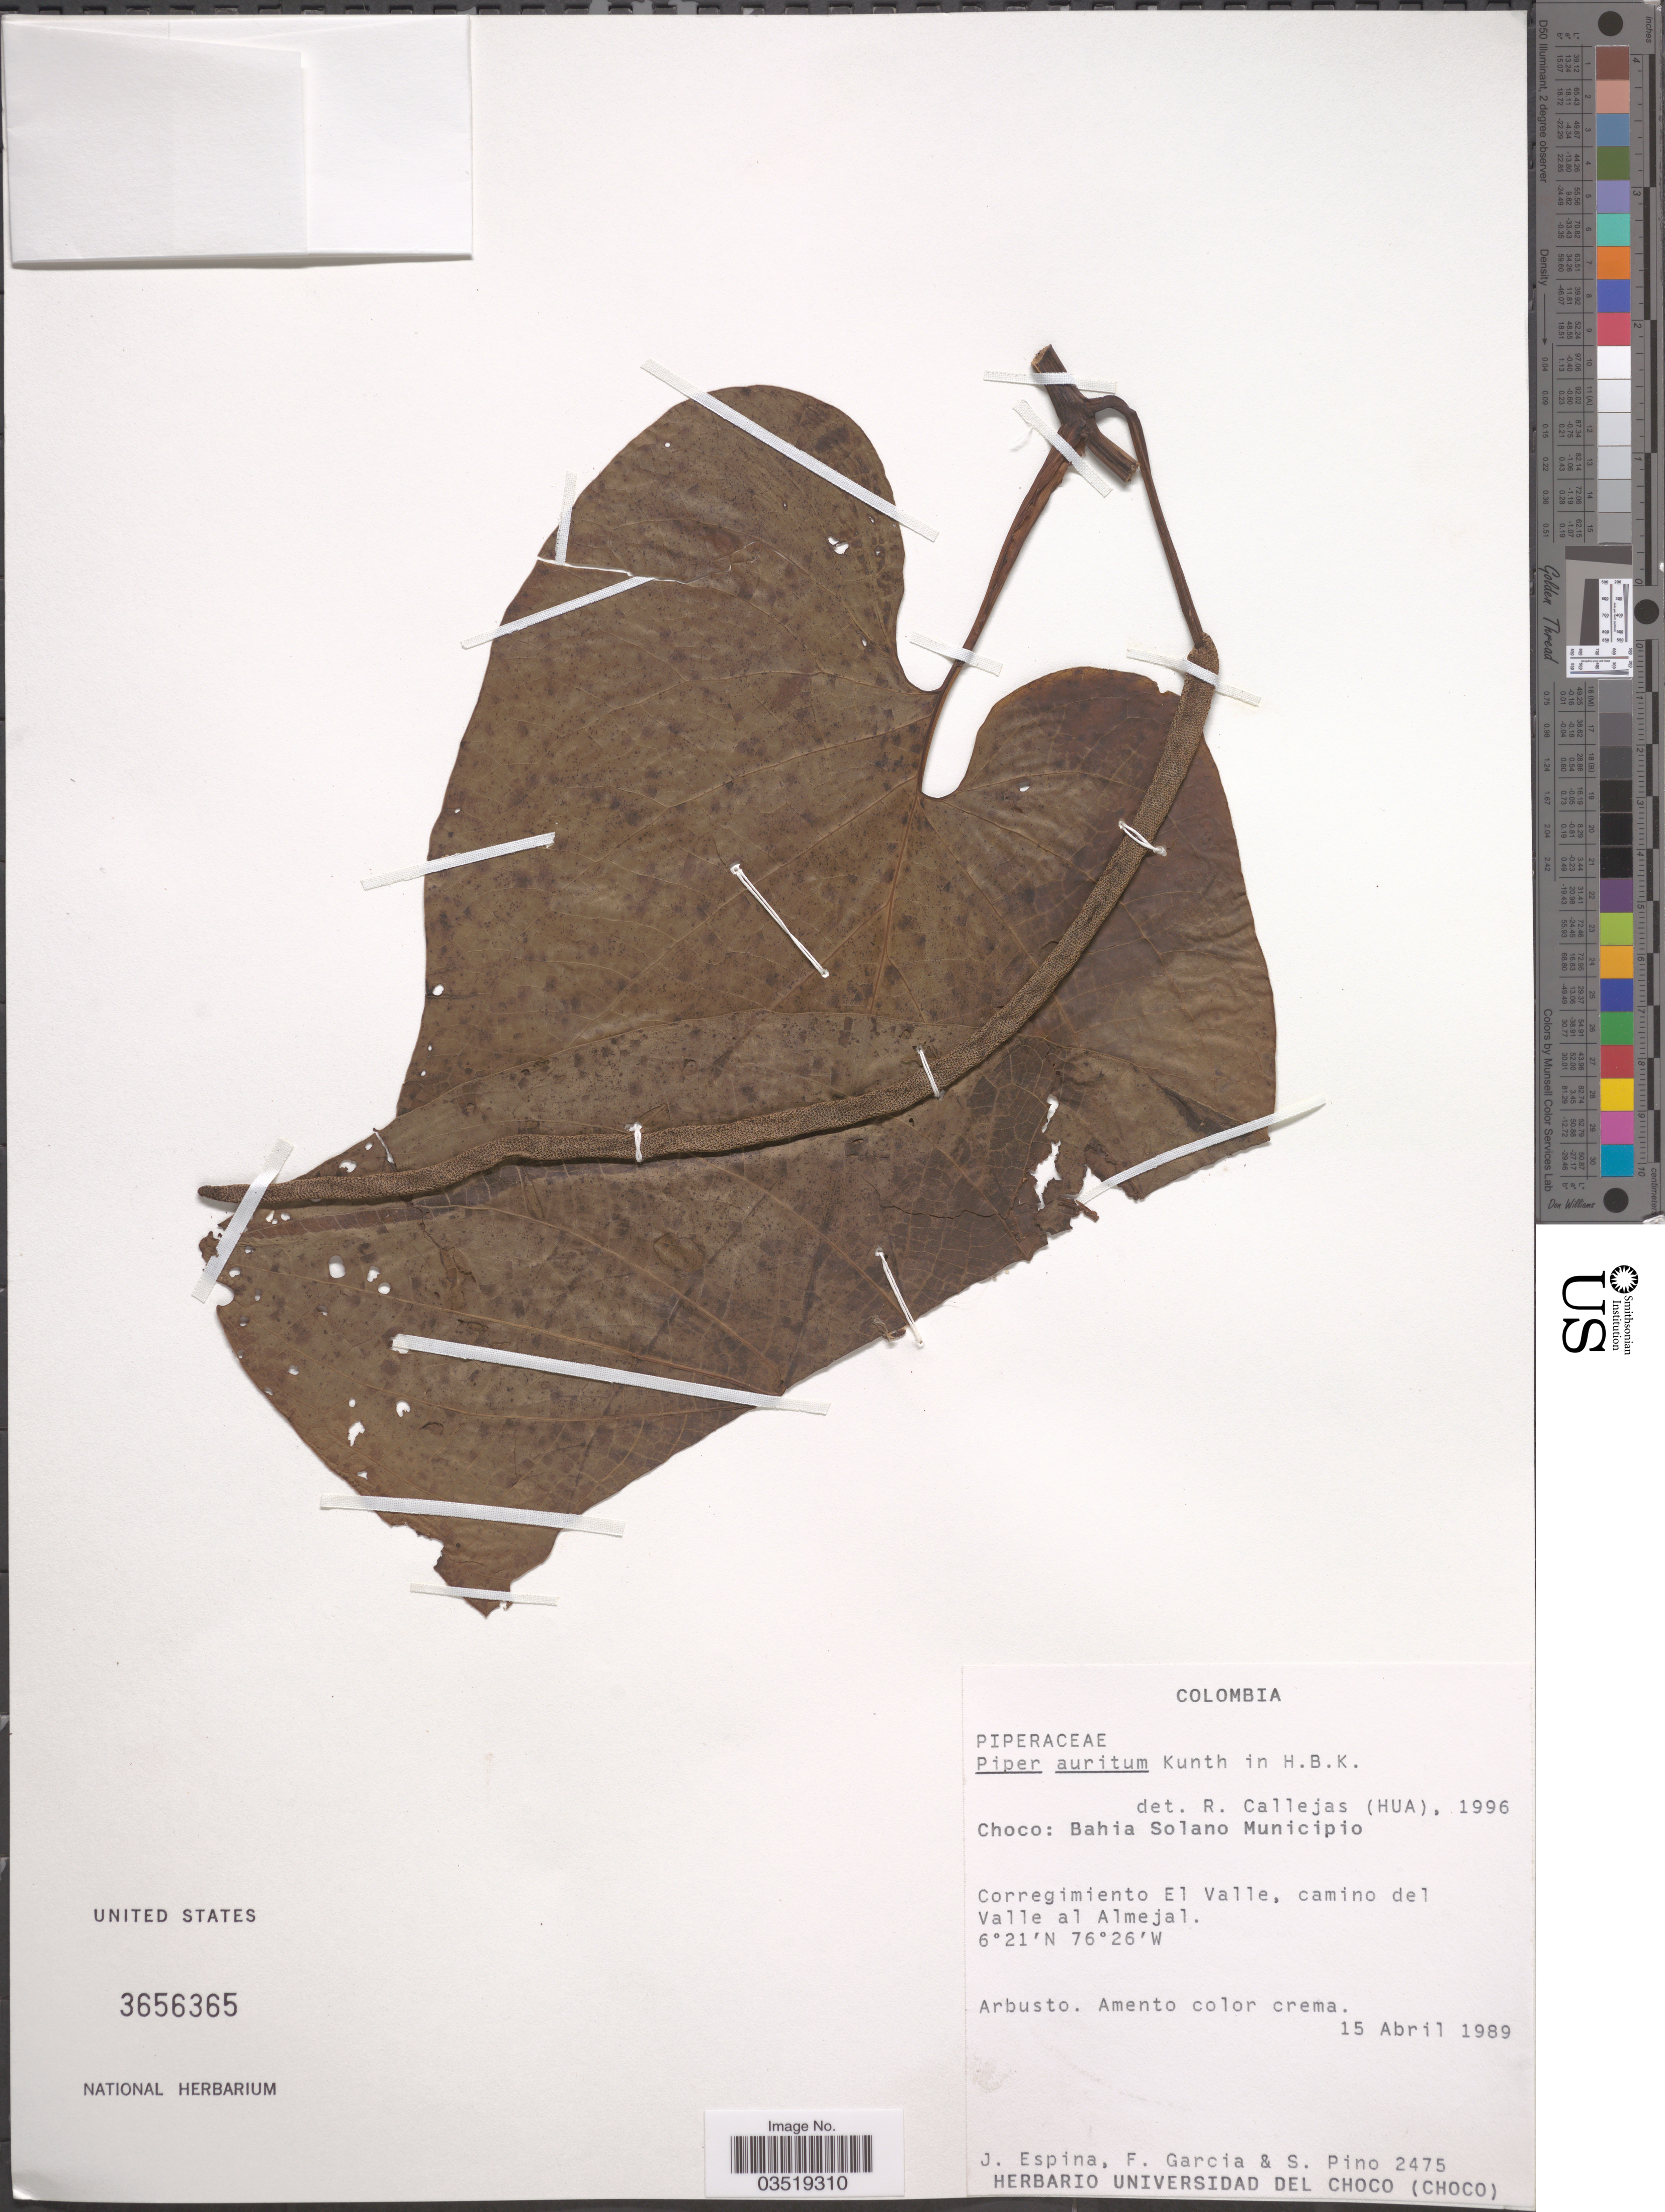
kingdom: Plantae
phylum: Tracheophyta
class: Magnoliopsida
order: Piperales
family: Piperaceae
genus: Piper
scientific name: Piper auritum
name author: Kunth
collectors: J. Espina, F. Garcia & S. Pino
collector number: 2475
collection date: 1989-04-15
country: Colombia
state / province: Chocó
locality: Choco: Bahia Solano Municipio. Corregimiento El Valle, camino del Valle al Almejal.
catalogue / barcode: US 3656365